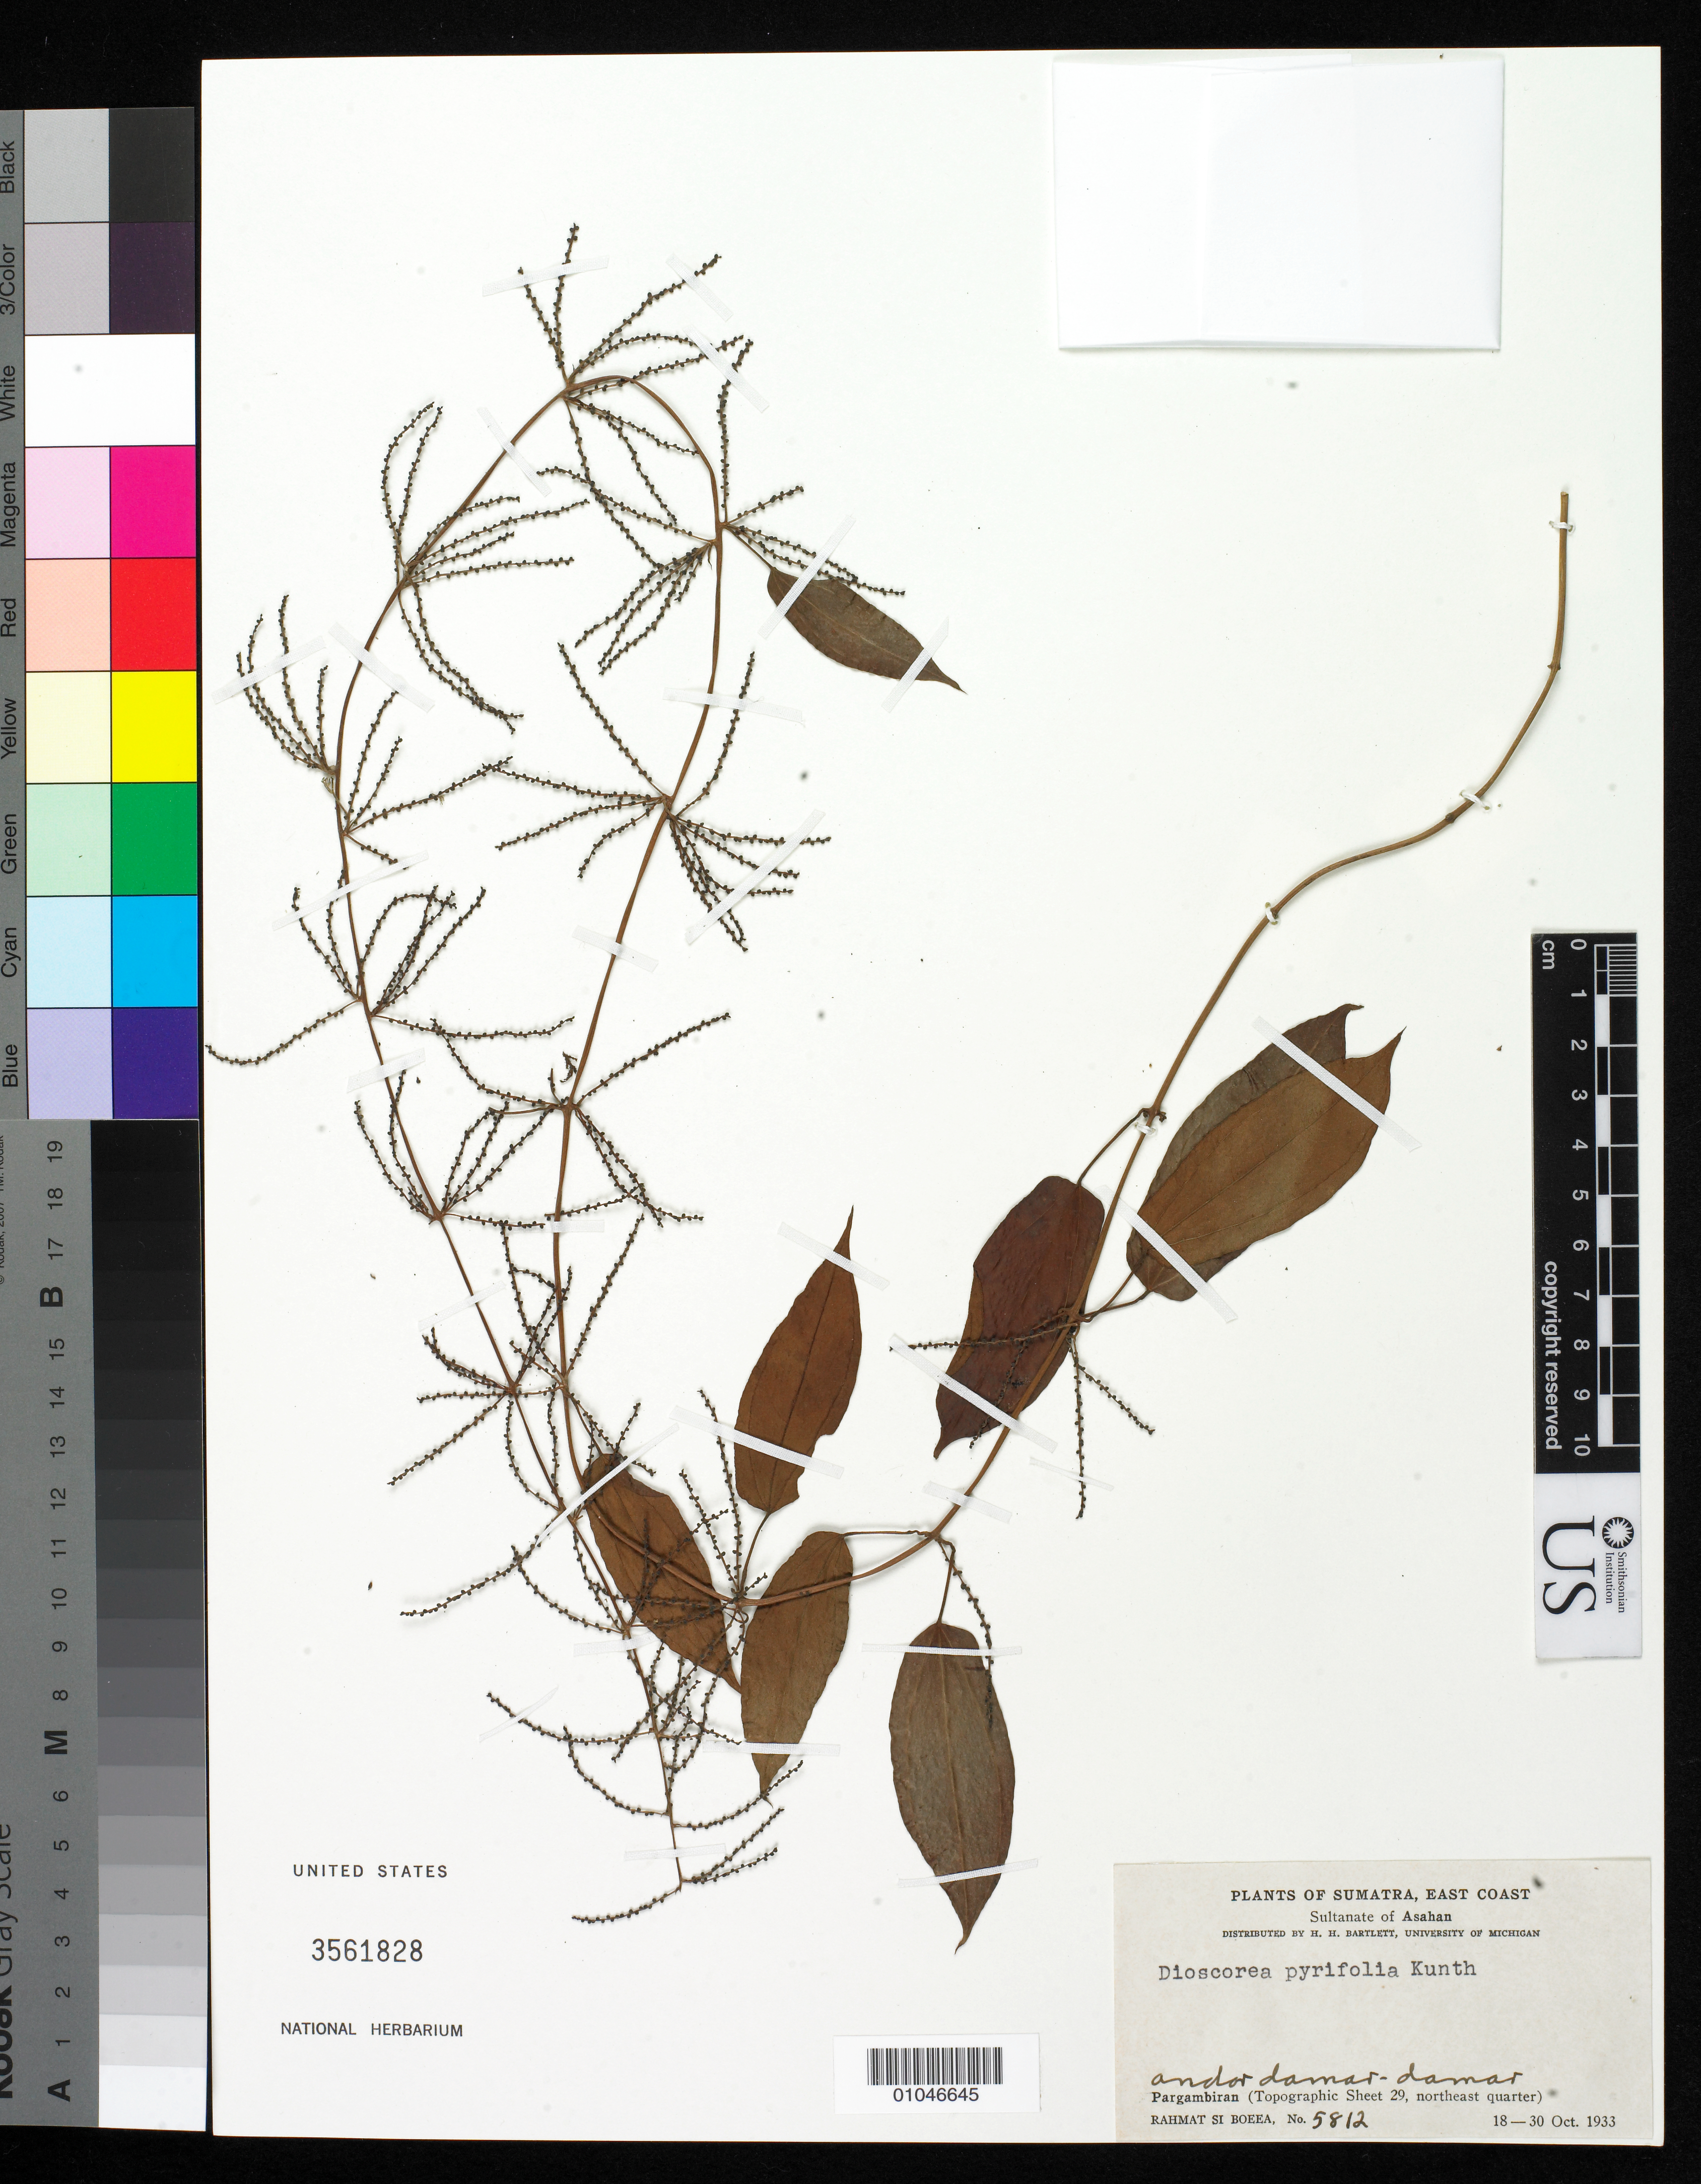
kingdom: Plantae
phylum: Tracheophyta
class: Liliopsida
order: Dioscoreales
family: Dioscoreaceae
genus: Dioscorea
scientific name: Dioscorea pyrifolia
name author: Kunth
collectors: Rahmat Si Boeea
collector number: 5812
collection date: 1933-10-18/1933-10-30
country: Indonesia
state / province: Sumatra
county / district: Sumatera Utara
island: Sumatra I.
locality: (East Coast) Paragambiran, Sultanate of Asahan, Sumatra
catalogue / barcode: US 3561828